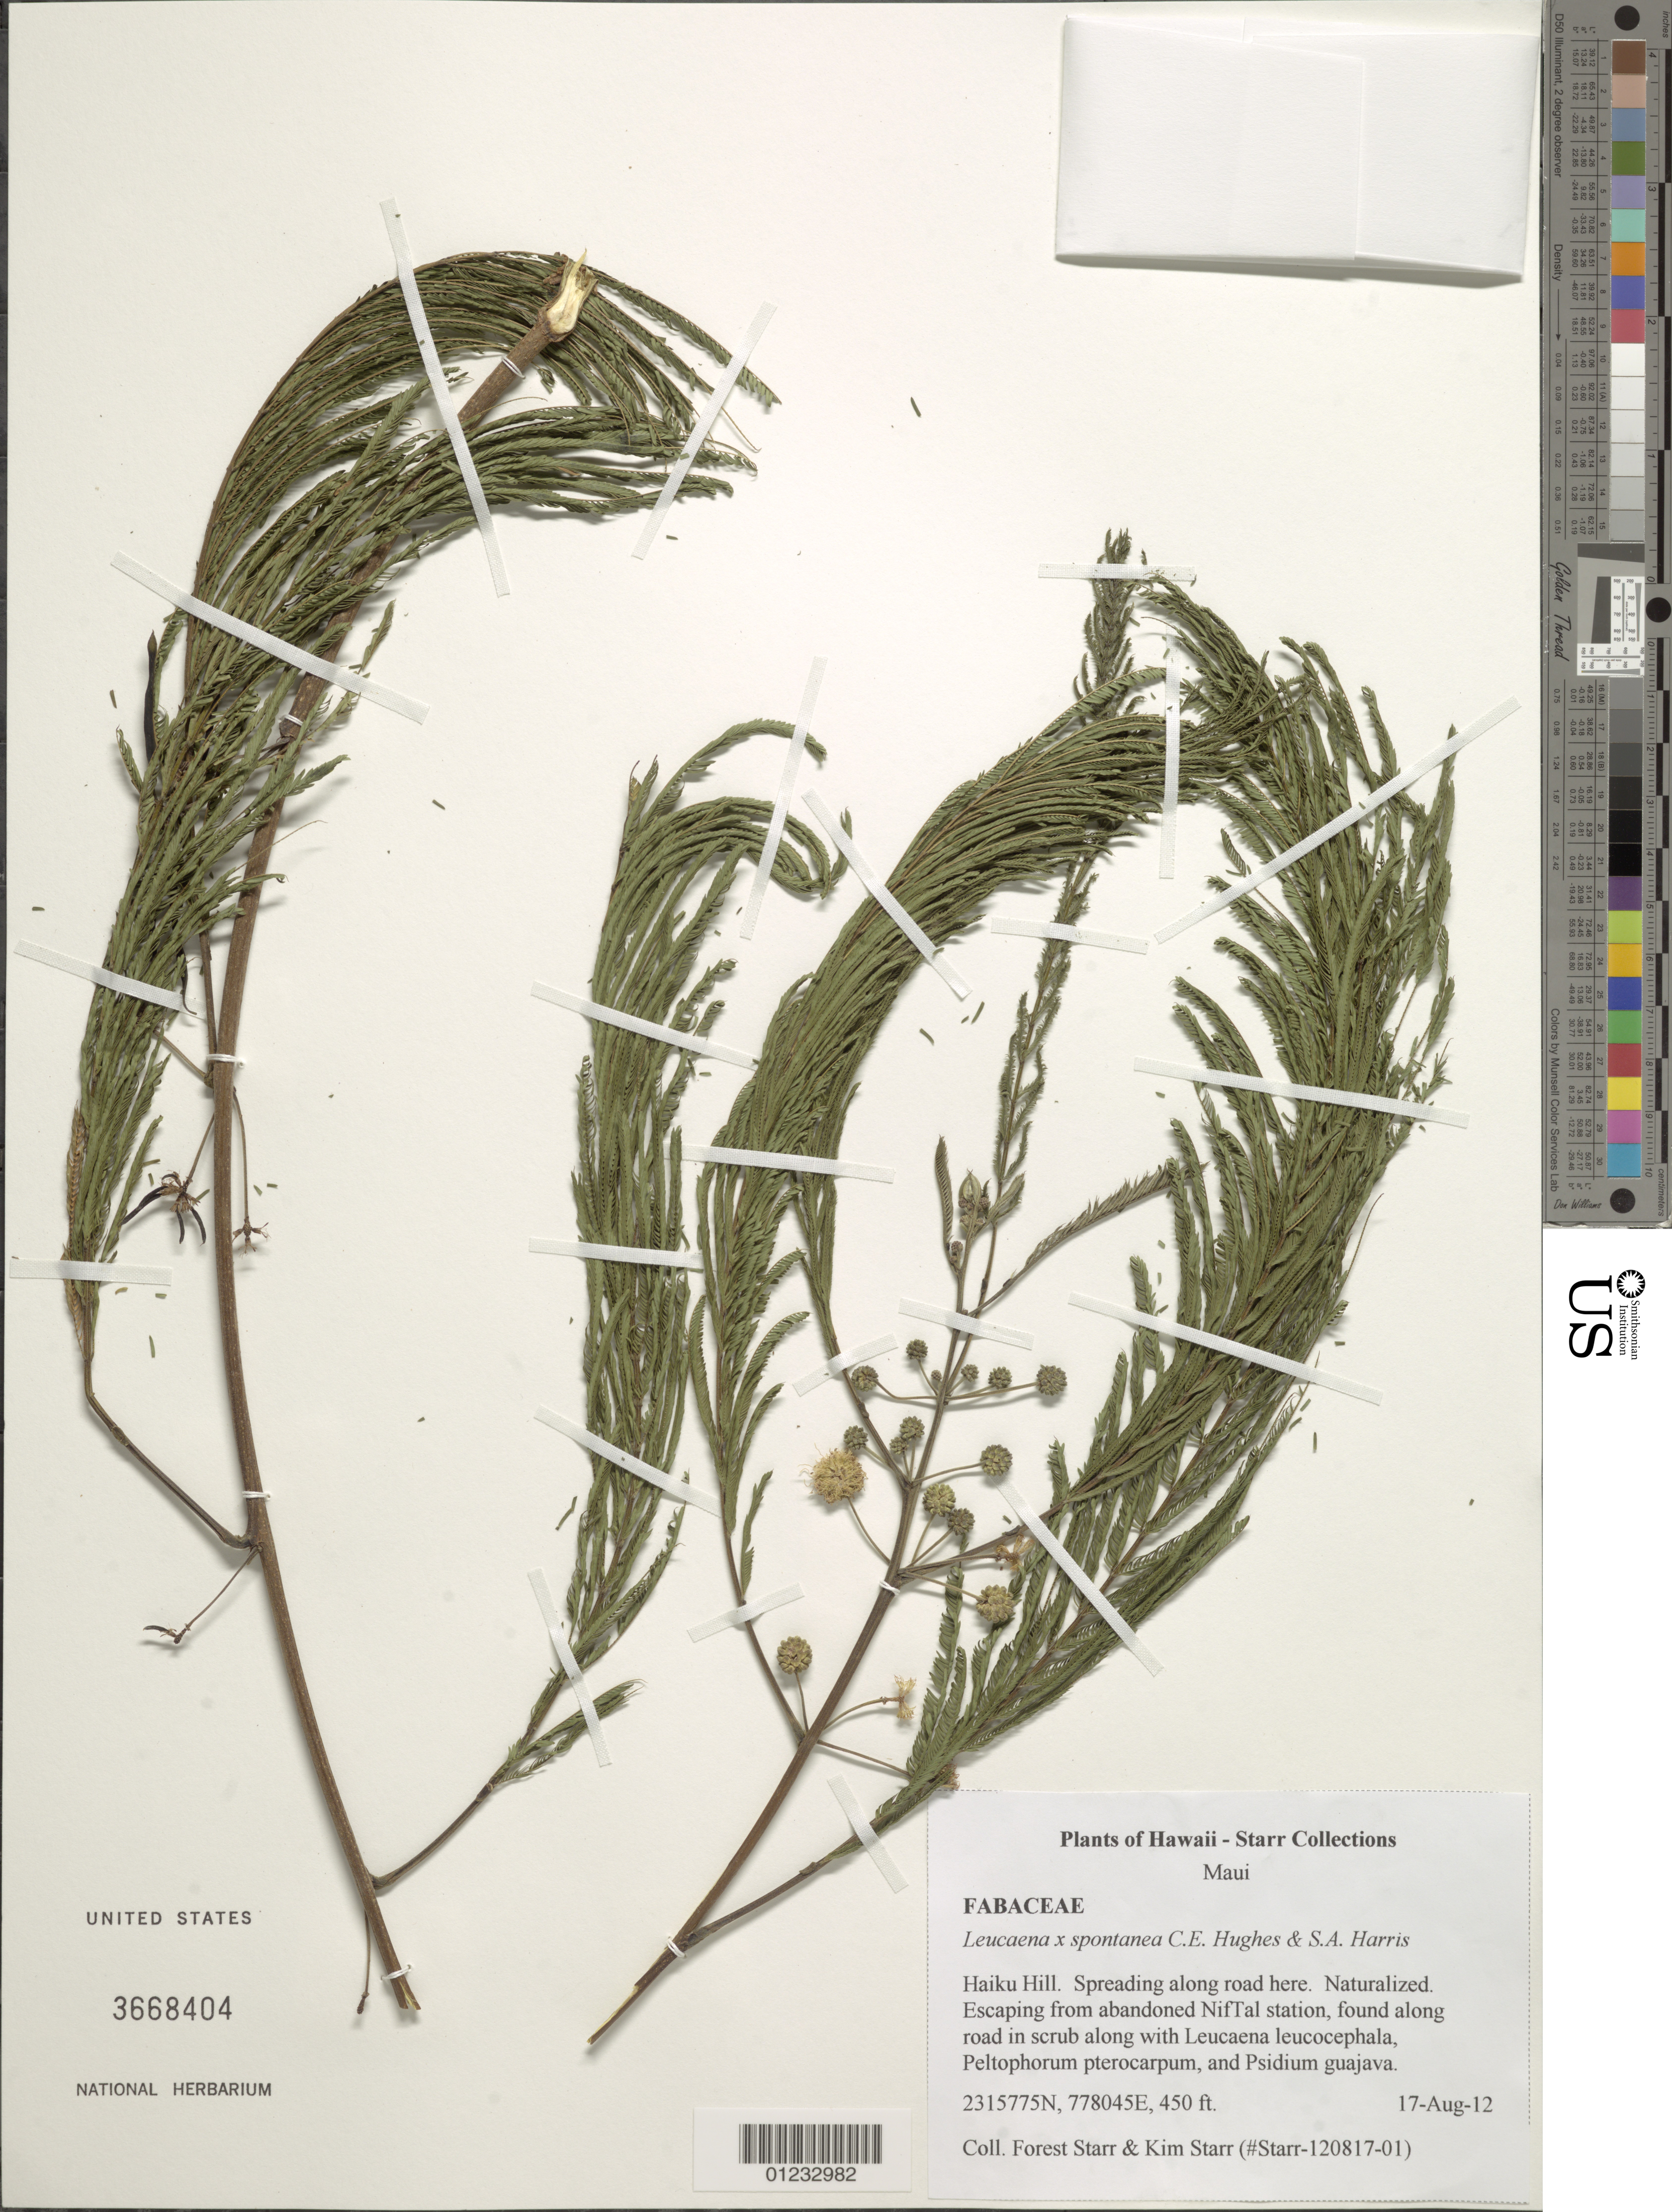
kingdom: Plantae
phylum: Tracheophyta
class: Magnoliopsida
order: Fabales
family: Fabaceae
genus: Leucaena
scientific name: Leucaena x spontanea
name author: C. E. Hughes & S.A. Harris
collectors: F. Starr & K. Starr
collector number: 120817-01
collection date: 2012-08-17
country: United States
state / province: Hawaii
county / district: Maui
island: Maui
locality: Haiku Hill, spreading along road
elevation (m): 137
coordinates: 2315775 N, 778045 E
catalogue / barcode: US 3668404